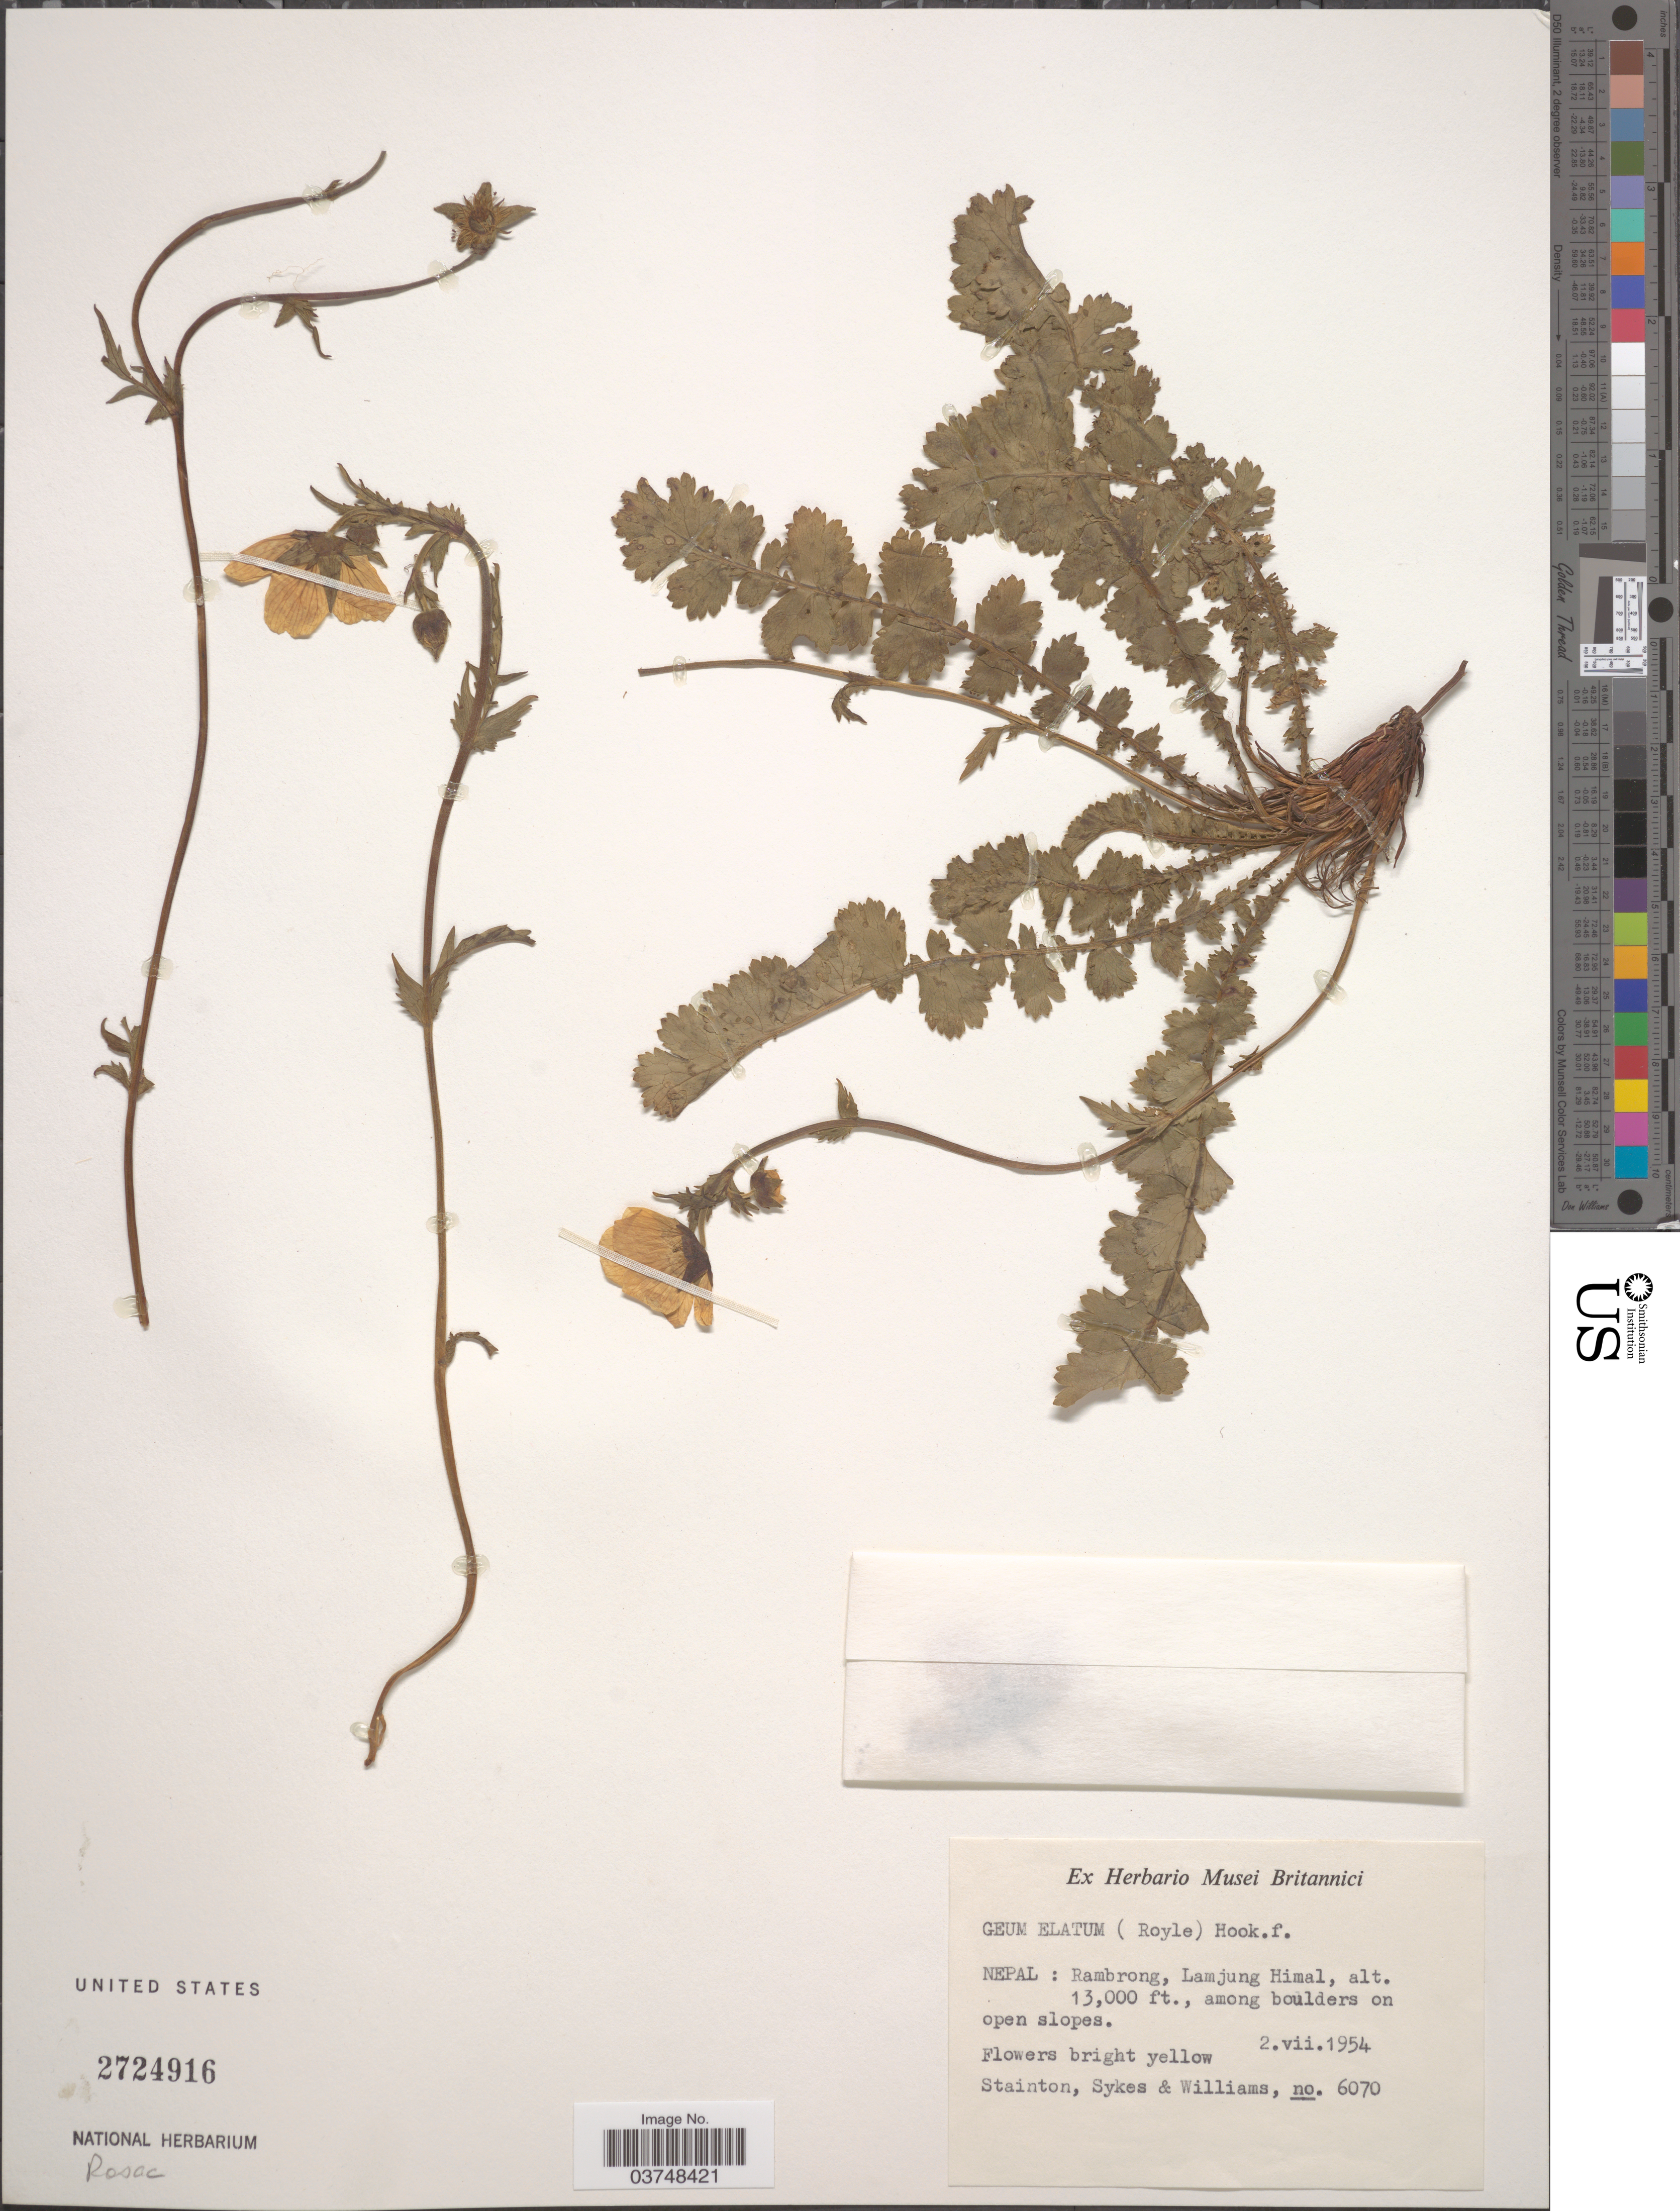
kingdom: Plantae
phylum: Tracheophyta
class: Magnoliopsida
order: Rosales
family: Rosaceae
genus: Geum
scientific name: Geum elatum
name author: Wall. ex G. Don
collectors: -. Stainton, Sykes, -- & -- Williams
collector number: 6070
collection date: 1954-07-02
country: Nepal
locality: Rambrong, Lamjung Himal.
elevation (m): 3962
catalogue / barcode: US 2724916